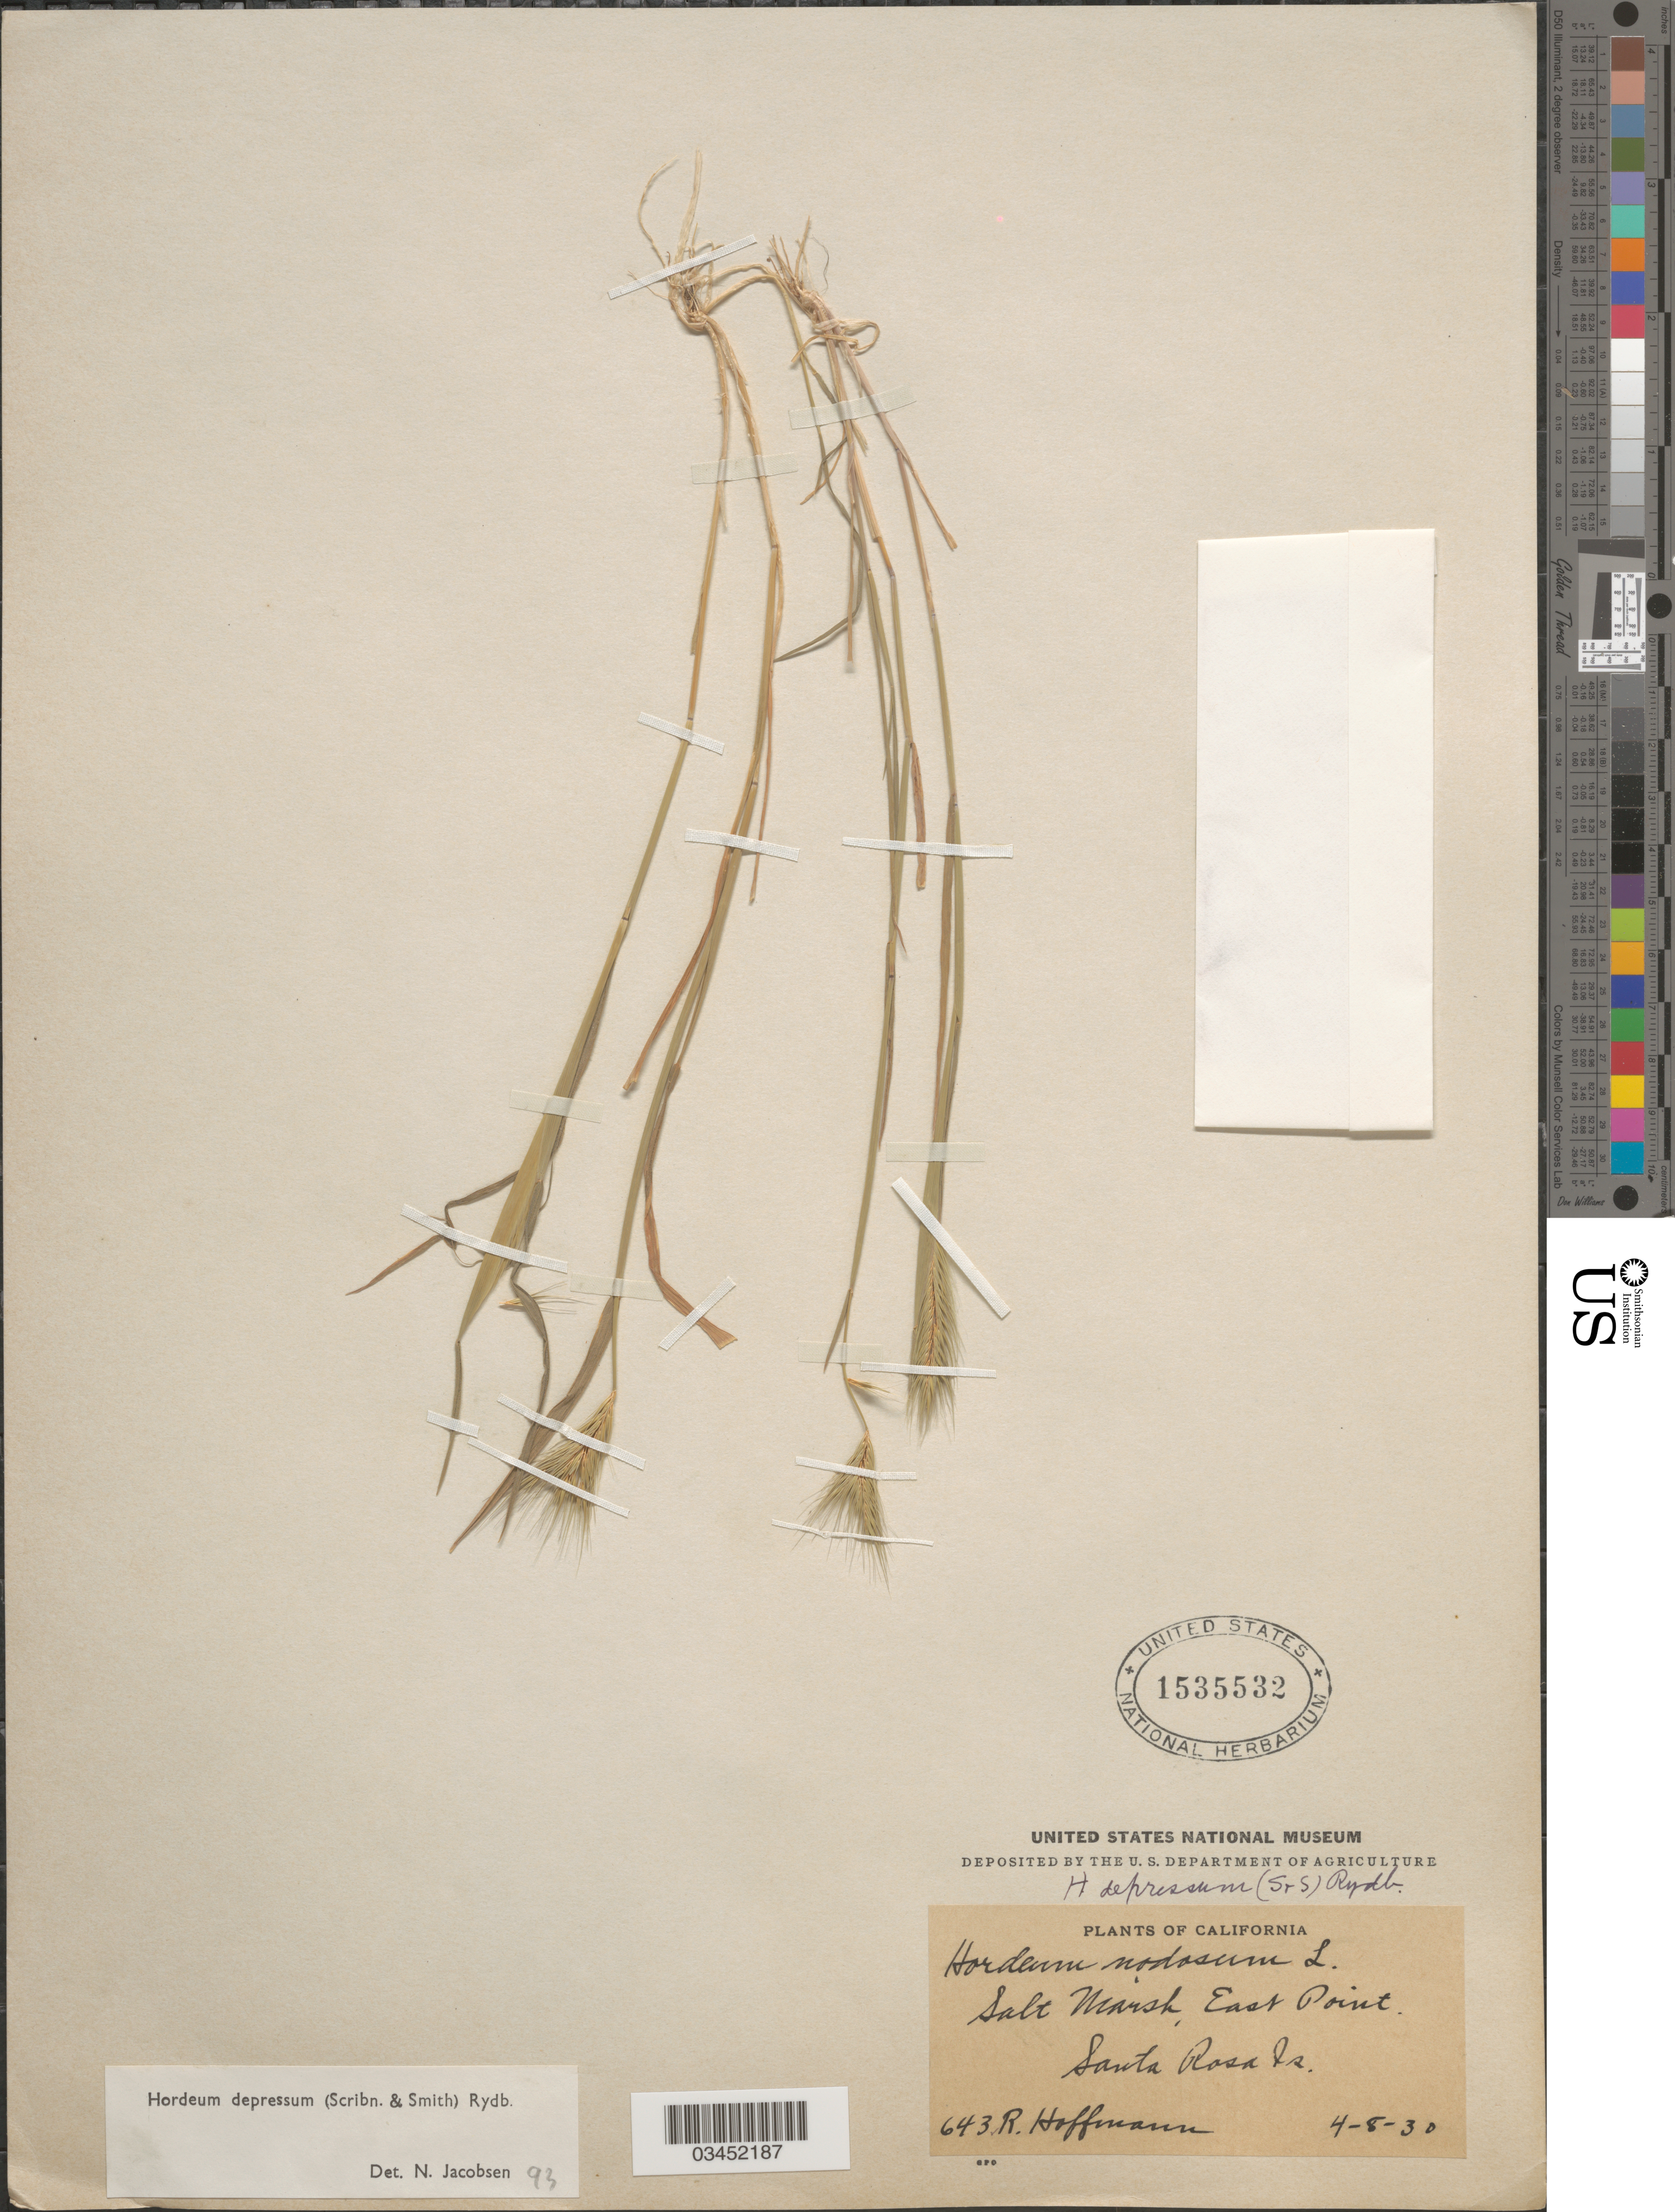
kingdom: Plantae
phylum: Tracheophyta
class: Liliopsida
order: Poales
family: Poaceae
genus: Hordeum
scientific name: Hordeum depressum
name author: (Scribn. & J.G. Sm.) Rydb.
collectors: R. Hoffmann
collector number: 643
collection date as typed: Transcribed d/m/y: 8/4/30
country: United States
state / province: California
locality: Salt Marsh, East Point. Santa Rosa Is.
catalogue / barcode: US 1535532